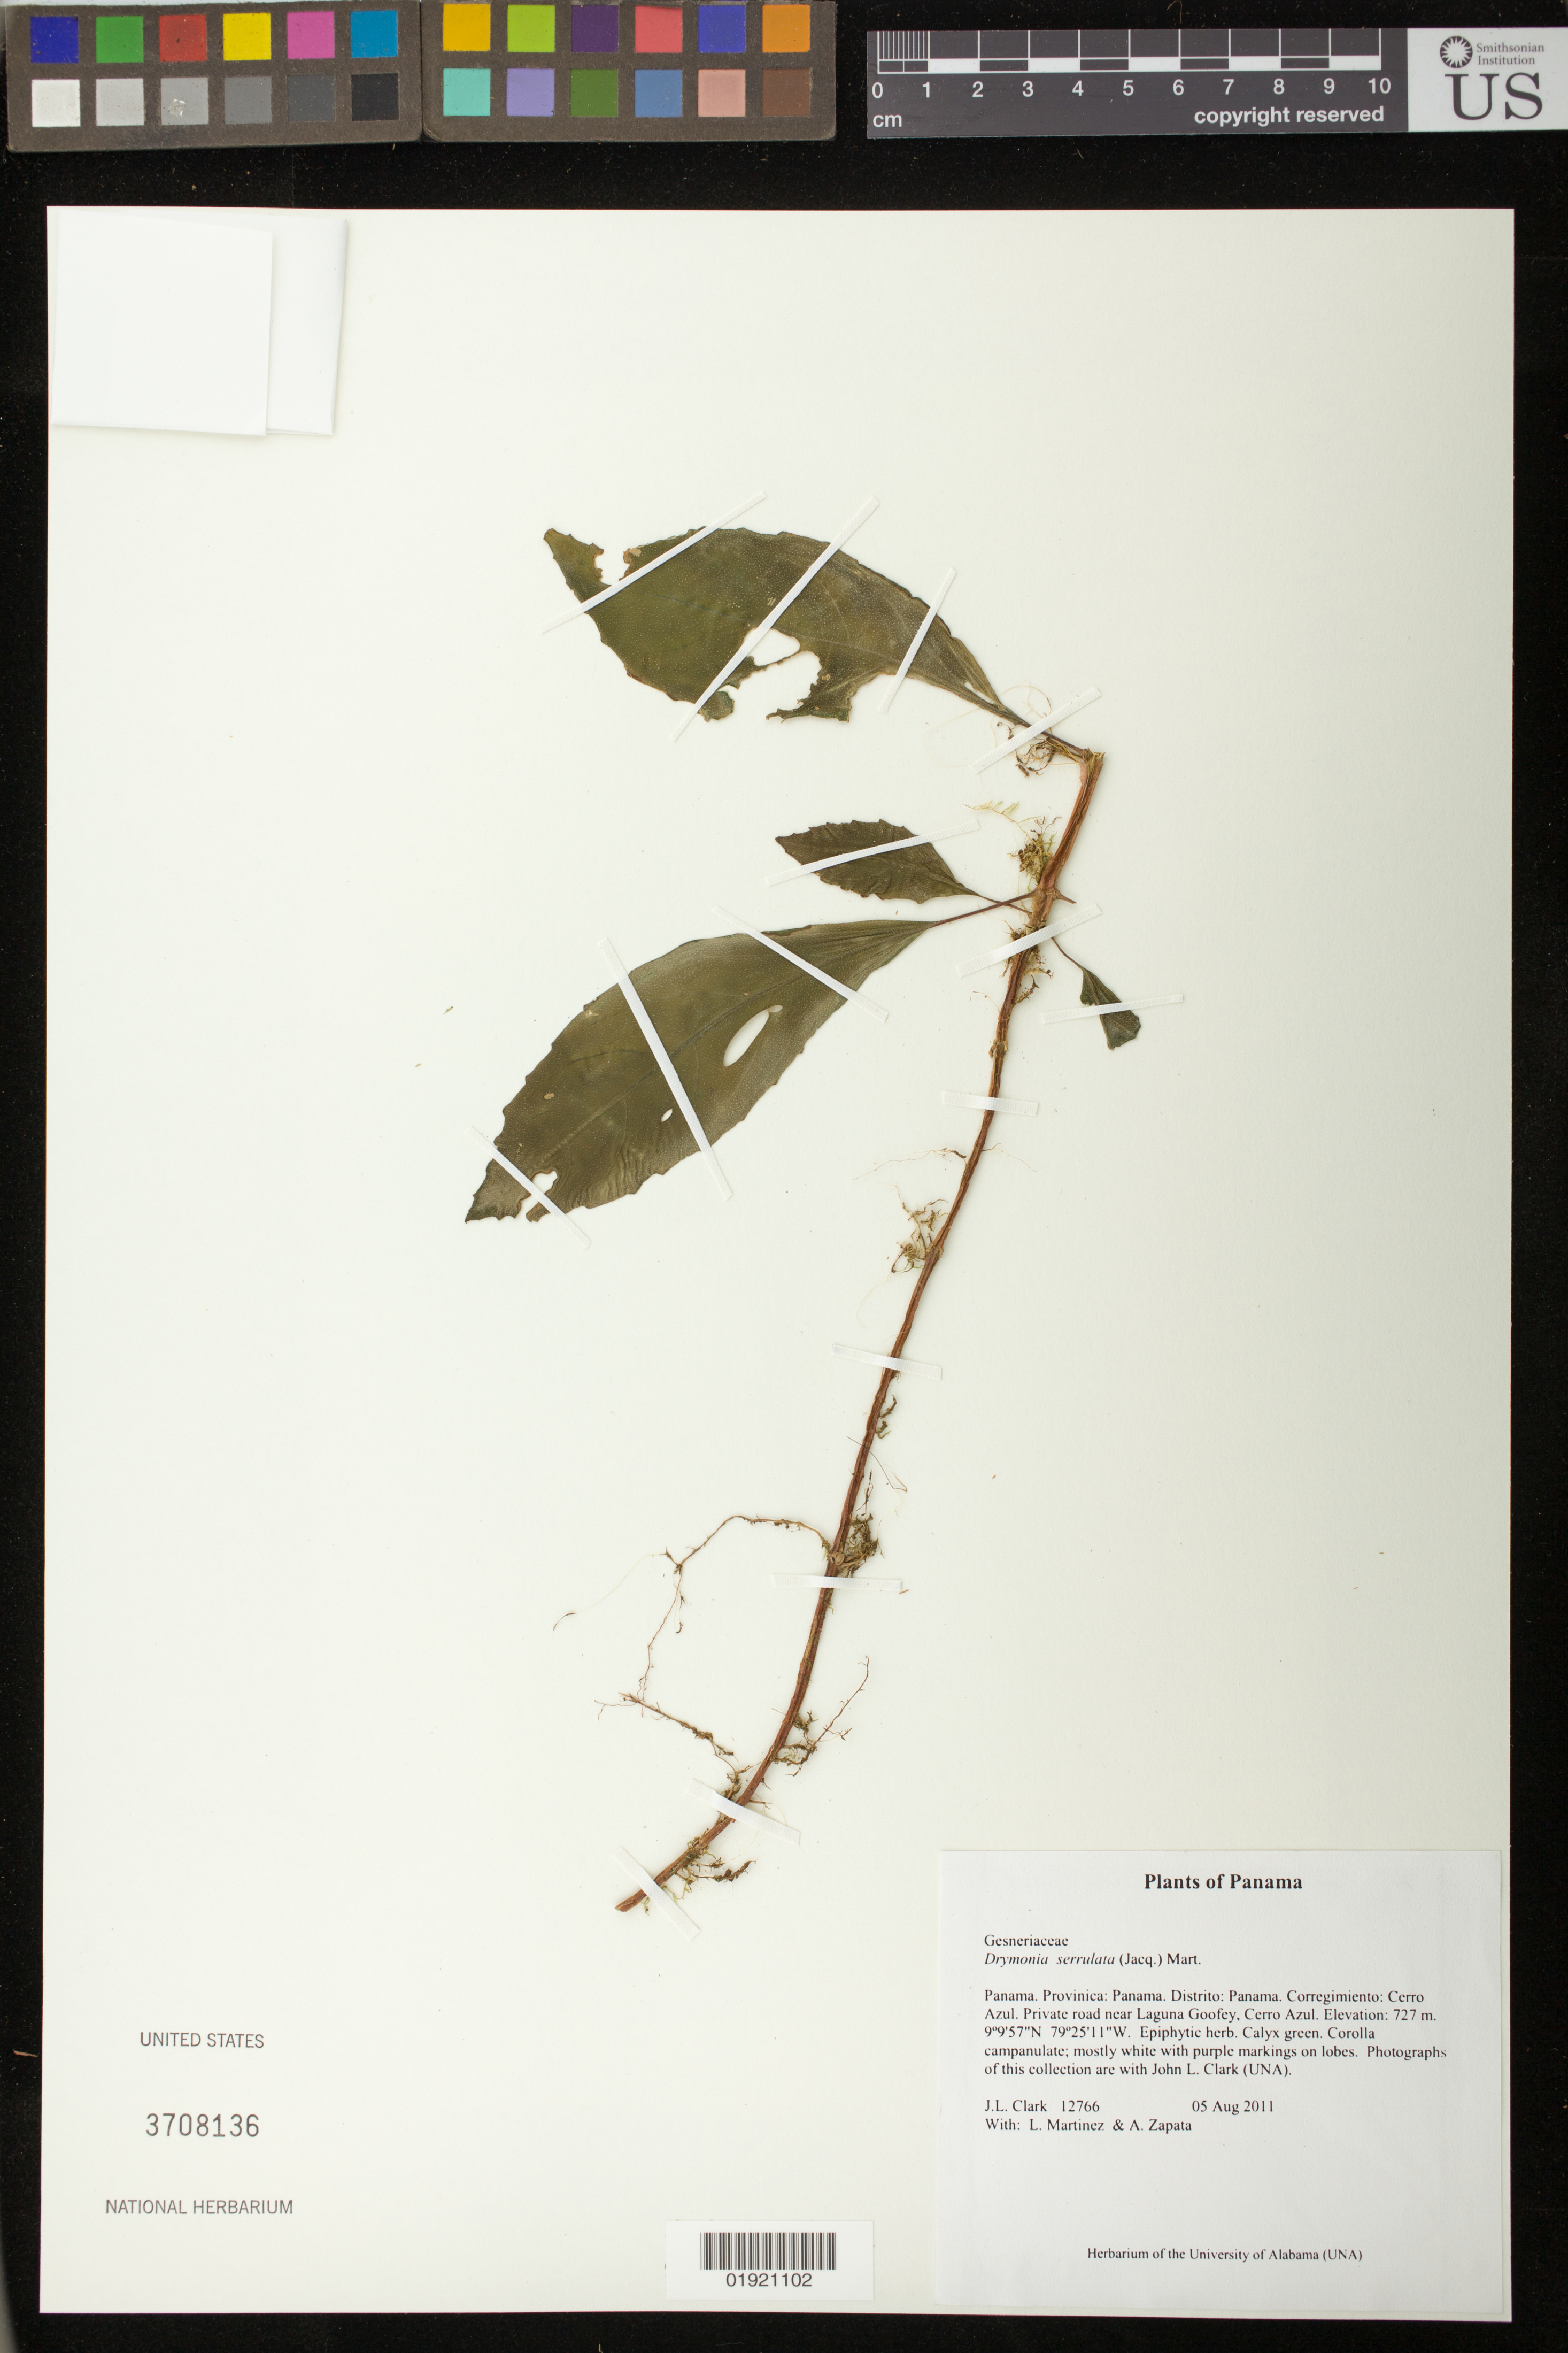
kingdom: Plantae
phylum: Tracheophyta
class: Magnoliopsida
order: Lamiales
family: Gesneriaceae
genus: Drymonia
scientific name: Drymonia serrulata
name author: (Jacq.) Mart.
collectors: J. L. Clark, L. Martinez & A. Zapata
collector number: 12766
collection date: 2011-08-05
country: Panama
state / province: Panamá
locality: Corregimiento: Cerro Azul. Private road near Laguna Goofey, Cerro Azul.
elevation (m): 727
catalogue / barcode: US 3708136